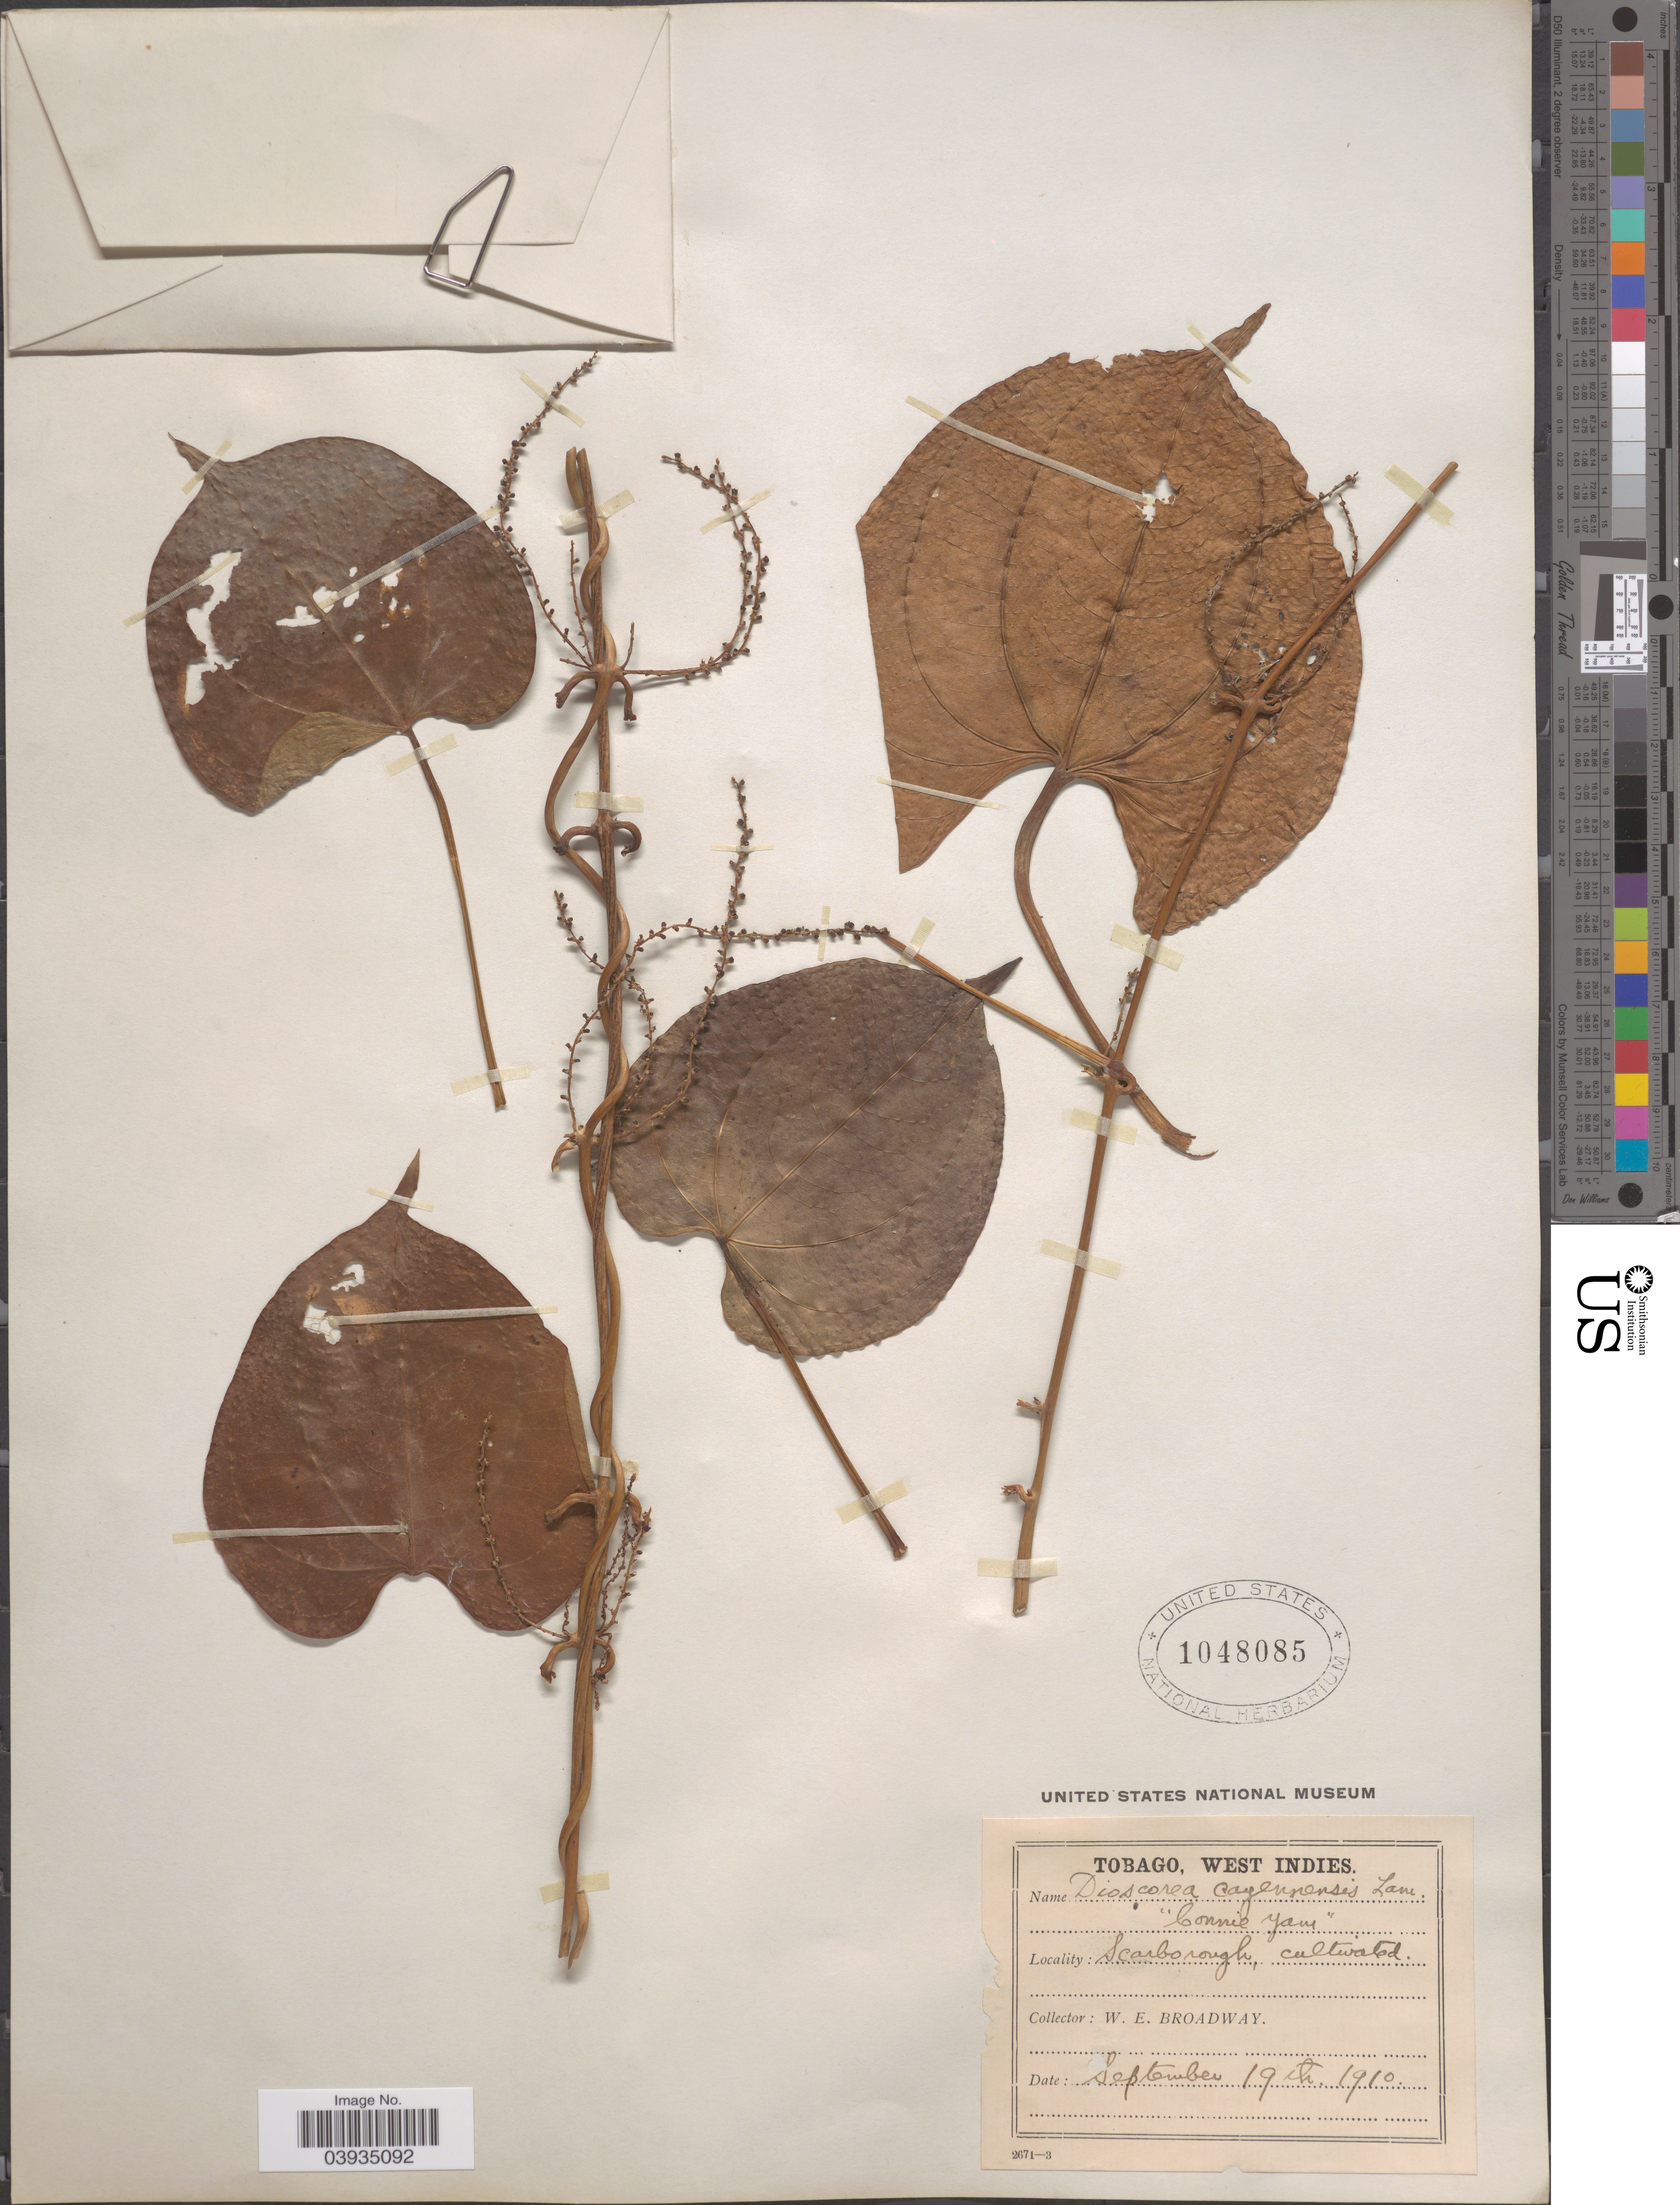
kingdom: Plantae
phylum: Tracheophyta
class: Liliopsida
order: Dioscoreales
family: Dioscoreaceae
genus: Dioscorea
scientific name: Dioscorea cayenensis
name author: Lam.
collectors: W. E. Broadway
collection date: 1910-09-19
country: Trinidad and Tobago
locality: Tobago. Scarborough.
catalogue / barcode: US 1048085